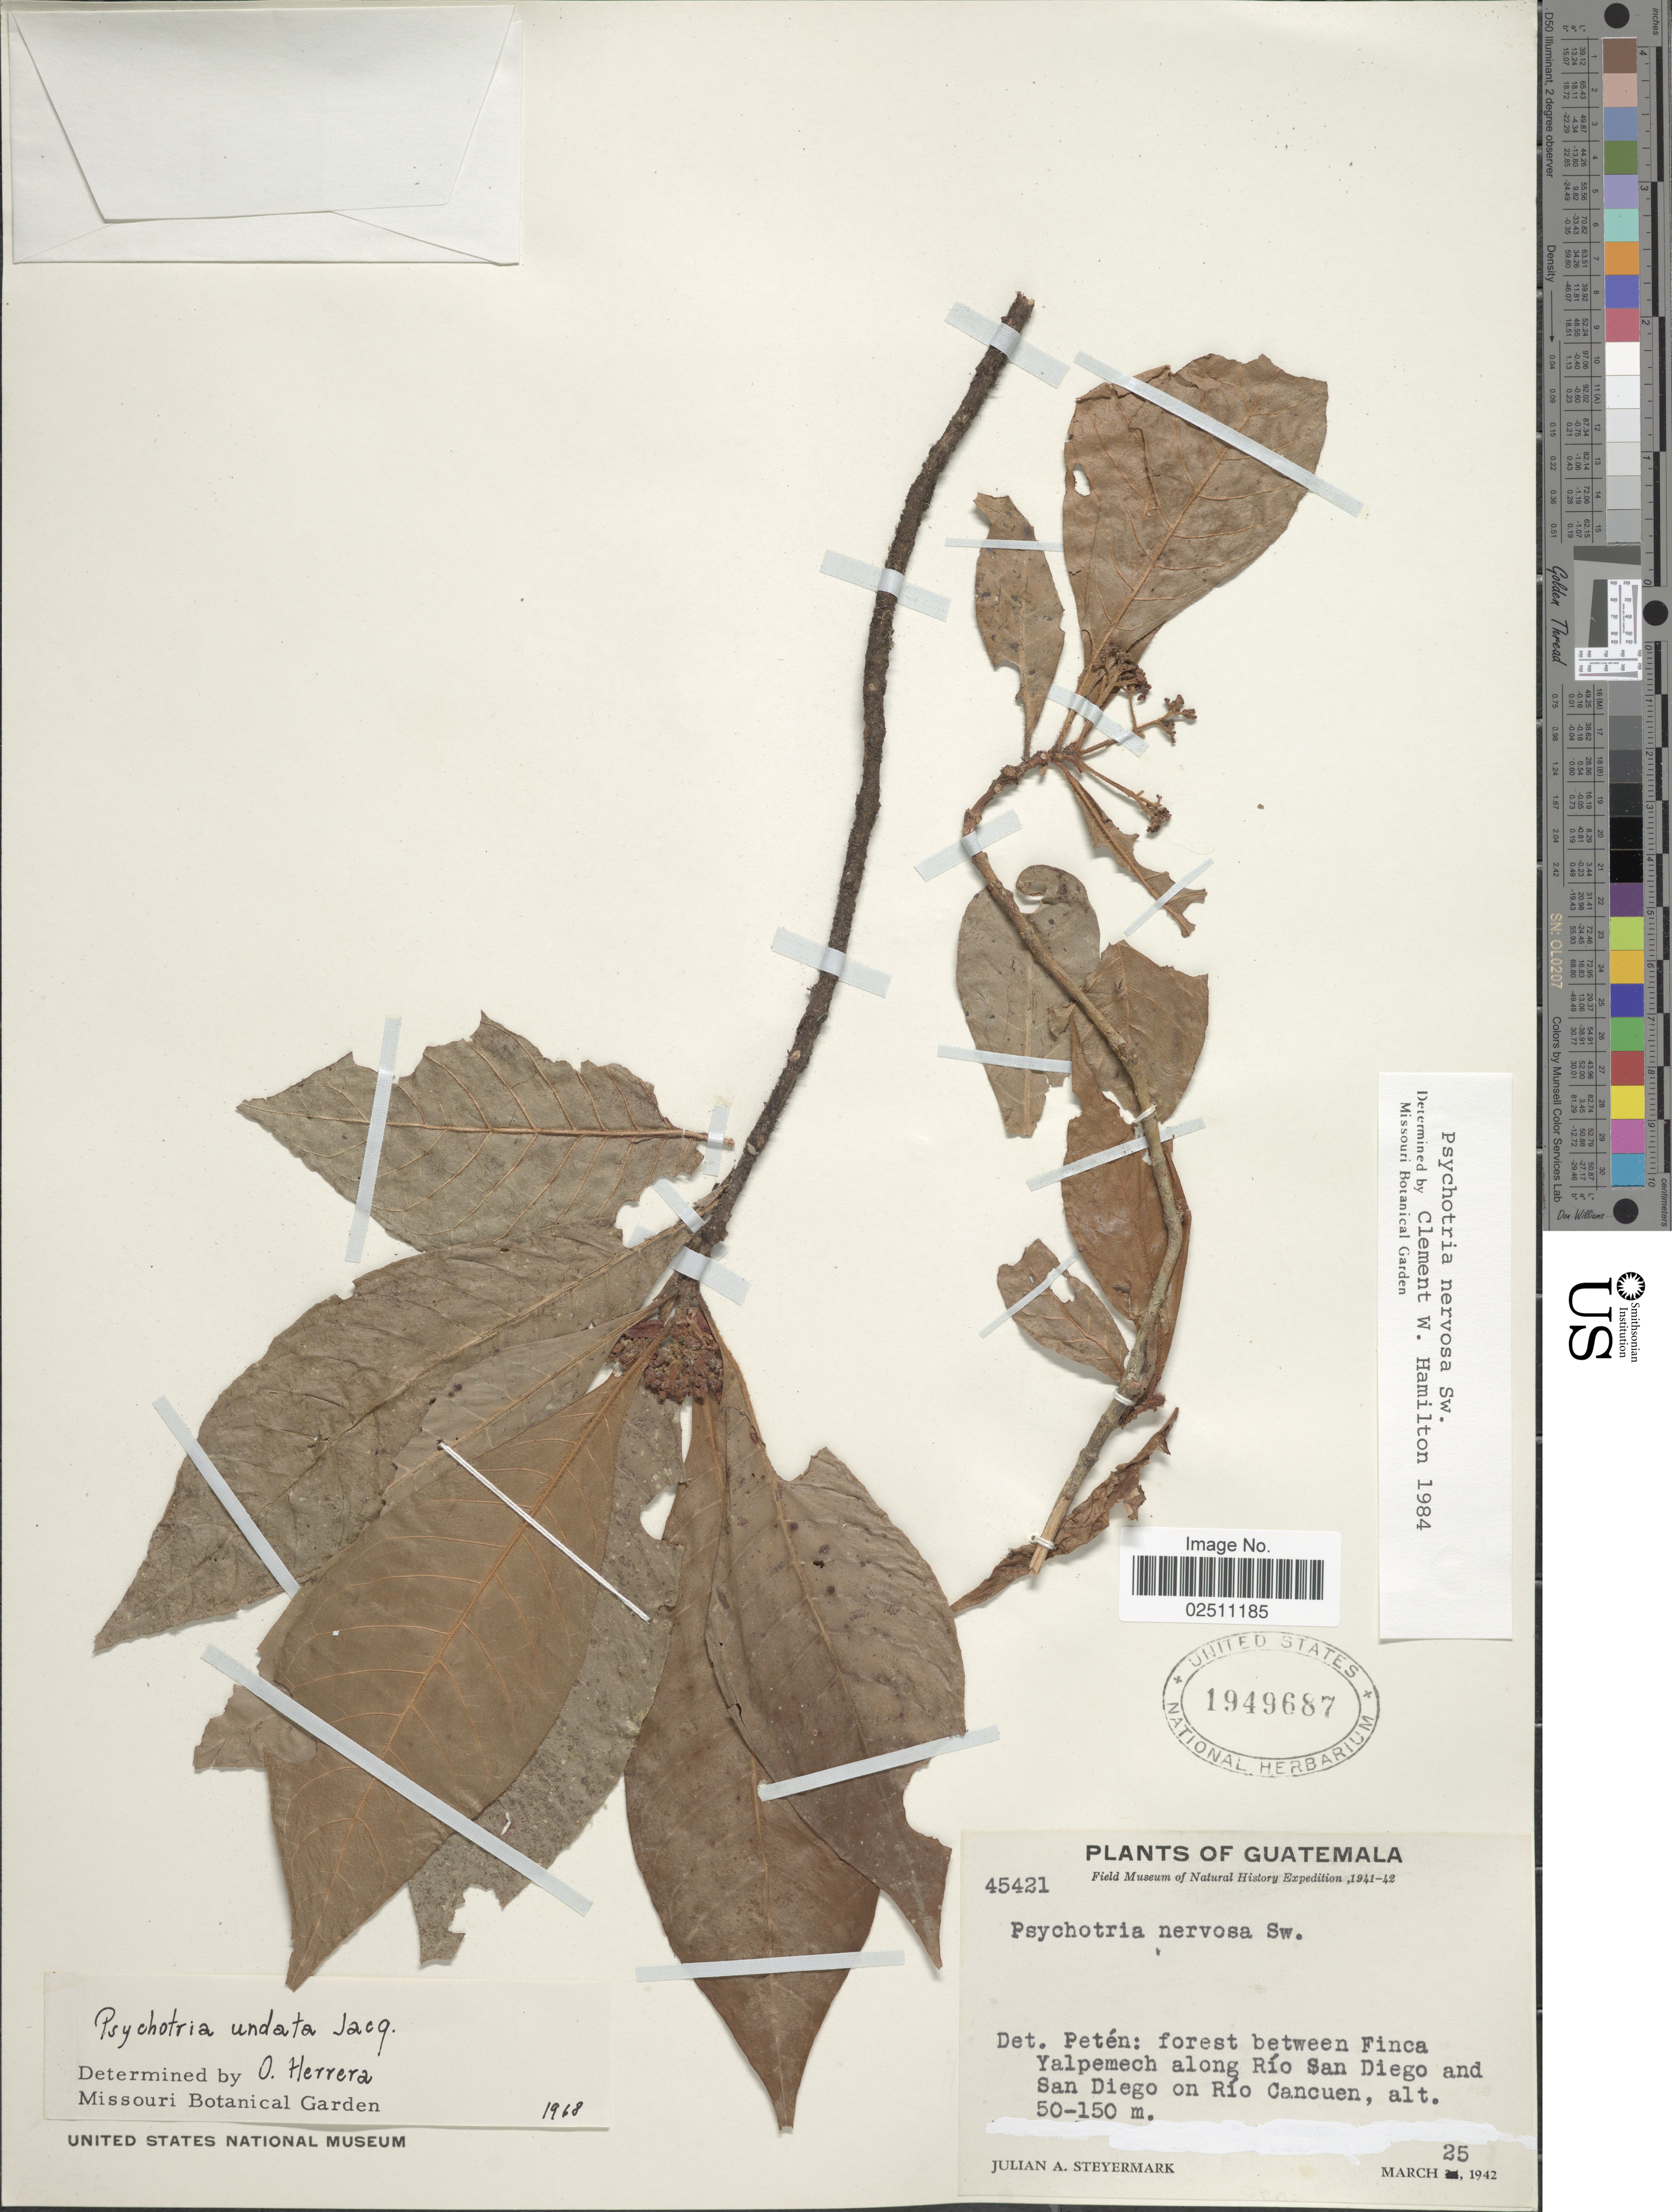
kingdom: Plantae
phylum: Tracheophyta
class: Magnoliopsida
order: Gentianales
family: Rubiaceae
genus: Psychotria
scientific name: Psychotria nervosa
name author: Sw.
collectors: J. Steyermark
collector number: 45421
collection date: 1942-03-25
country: Guatemala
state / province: El Petén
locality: Det. Peten: forest between Finca Yalpemech along Rio San Diego and San Diego on Rio Cancuen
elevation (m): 50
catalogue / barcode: US 1949687